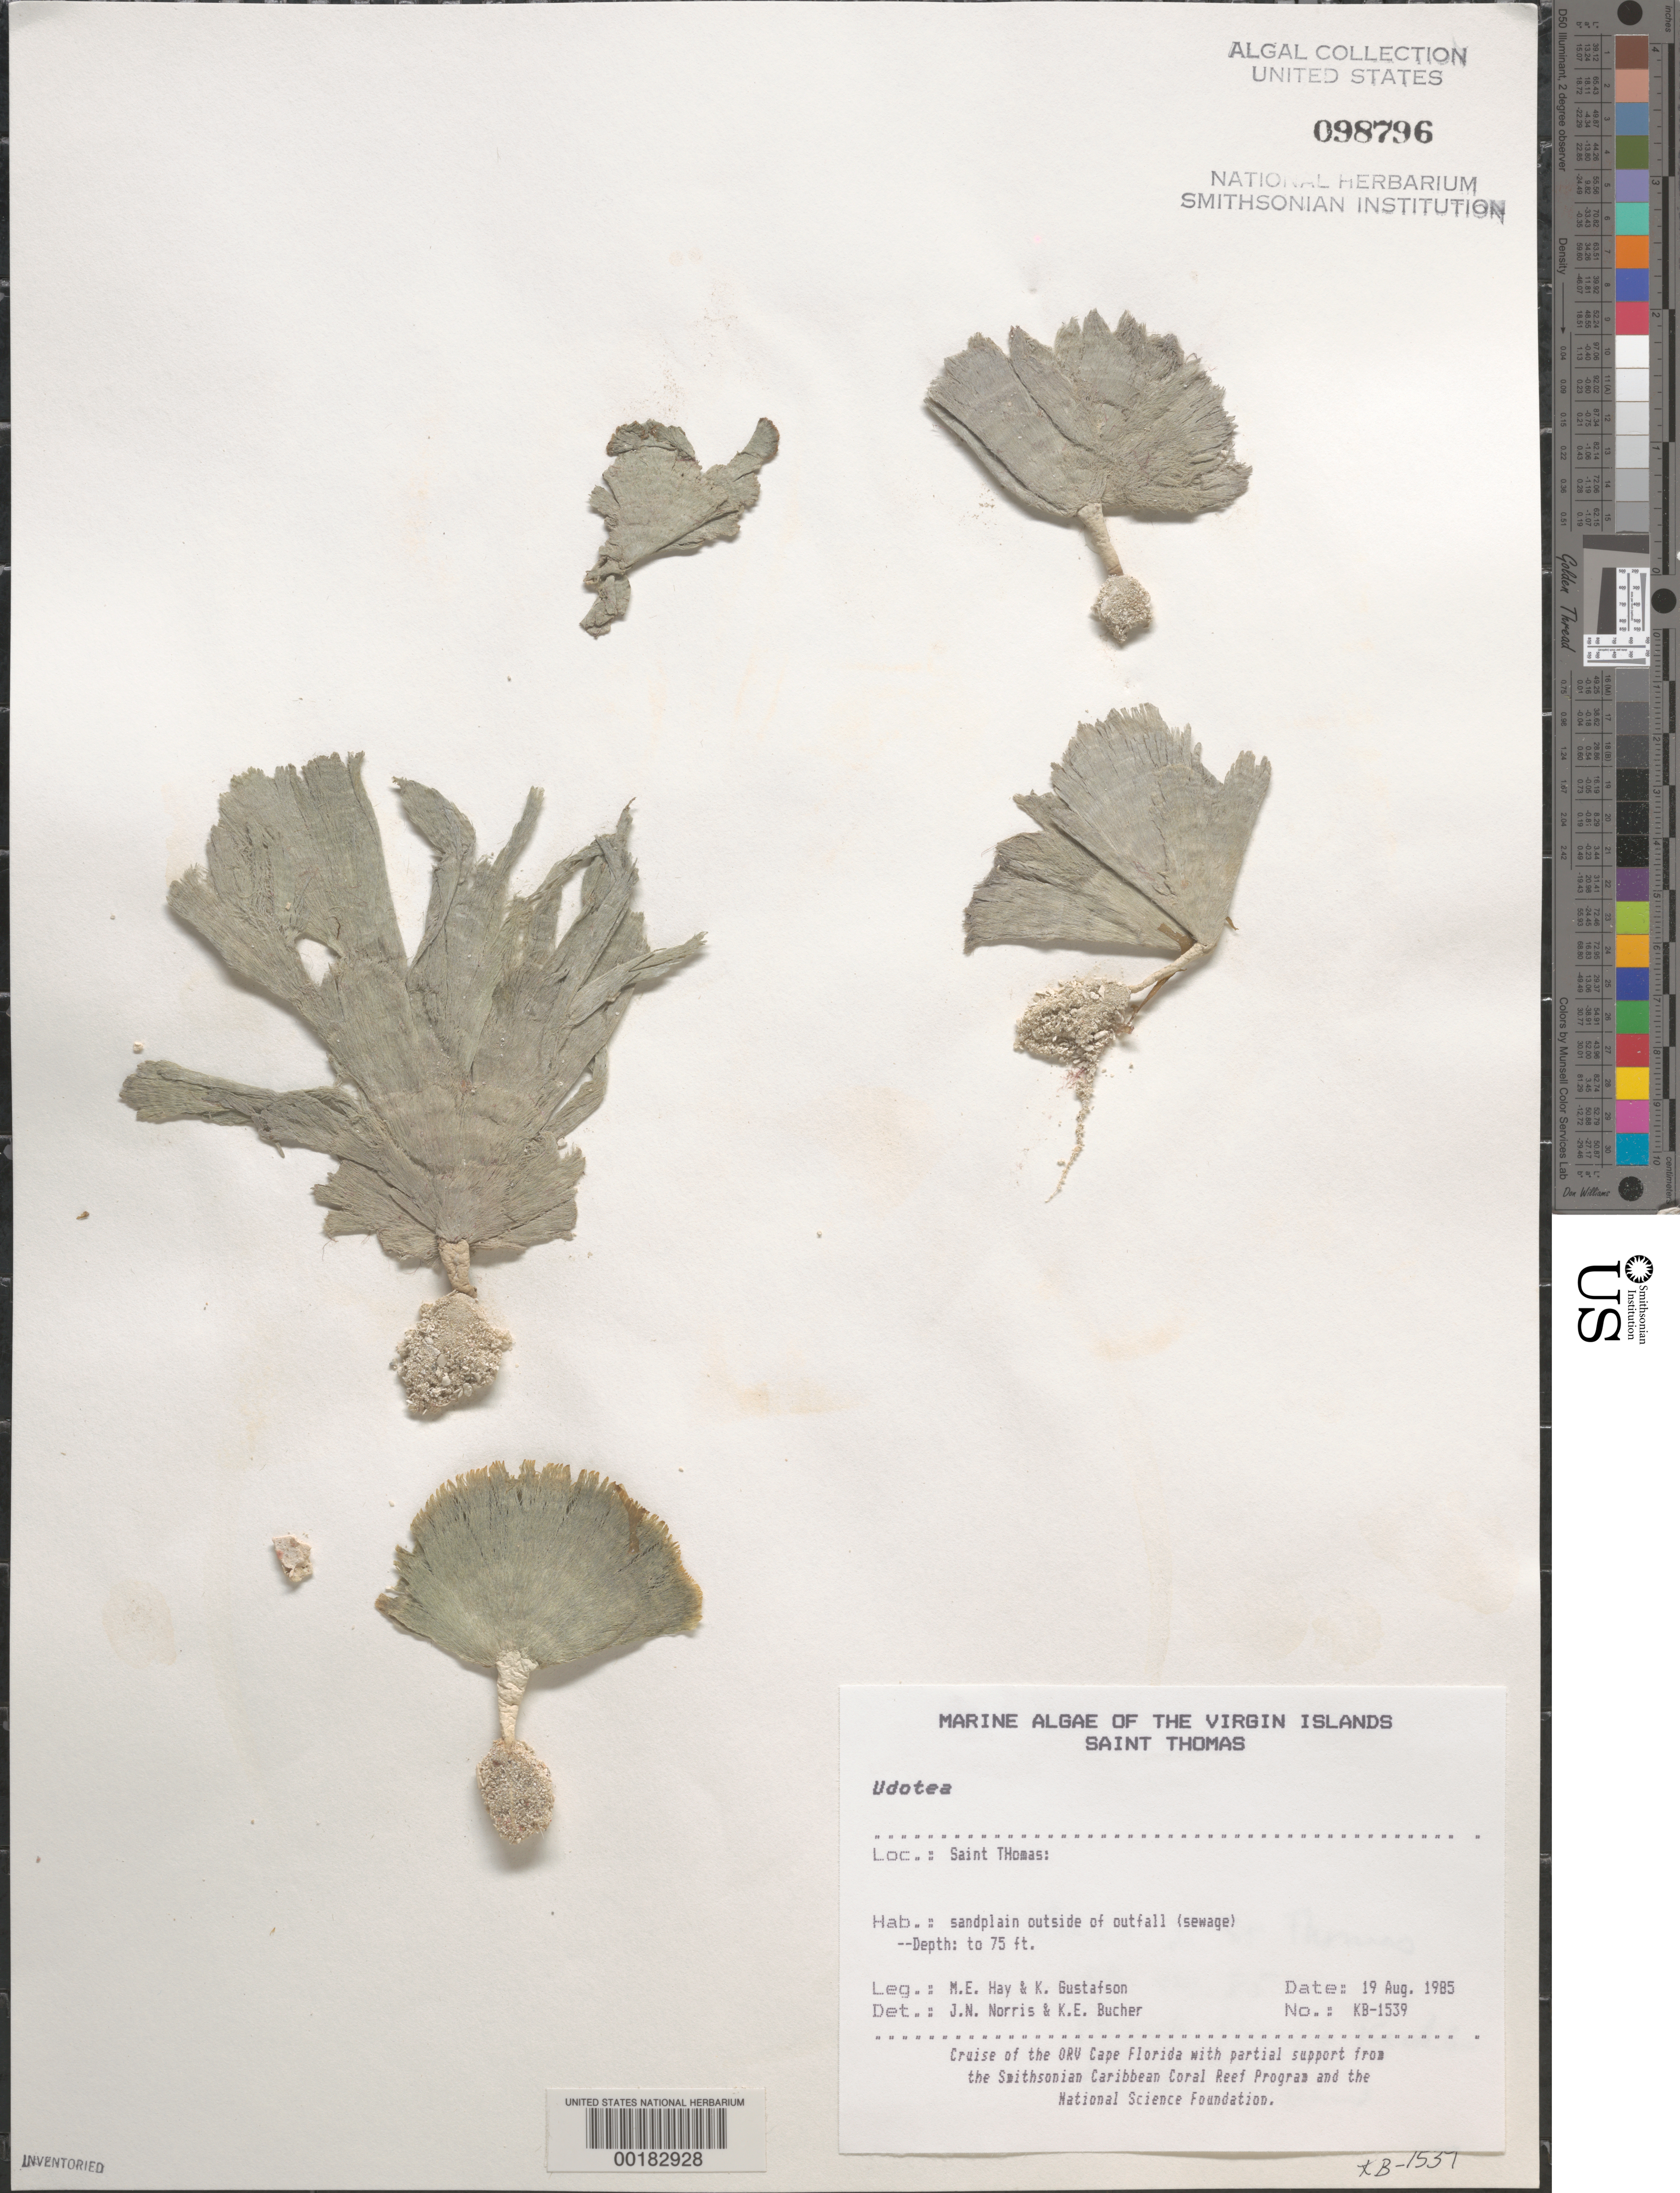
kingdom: Plantae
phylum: Chlorophyta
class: Ulvophyceae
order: Bryopsidales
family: Udoteaceae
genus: Udotea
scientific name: Udotea sp.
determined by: Norris, J. N.; Bucher, K. E.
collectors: M. E. Hay & K. Gustafson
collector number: KB-1539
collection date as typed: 19 Aug 1985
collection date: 1985-08-19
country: U.S. Virgin Islands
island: St. Thomas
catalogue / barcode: US 98796